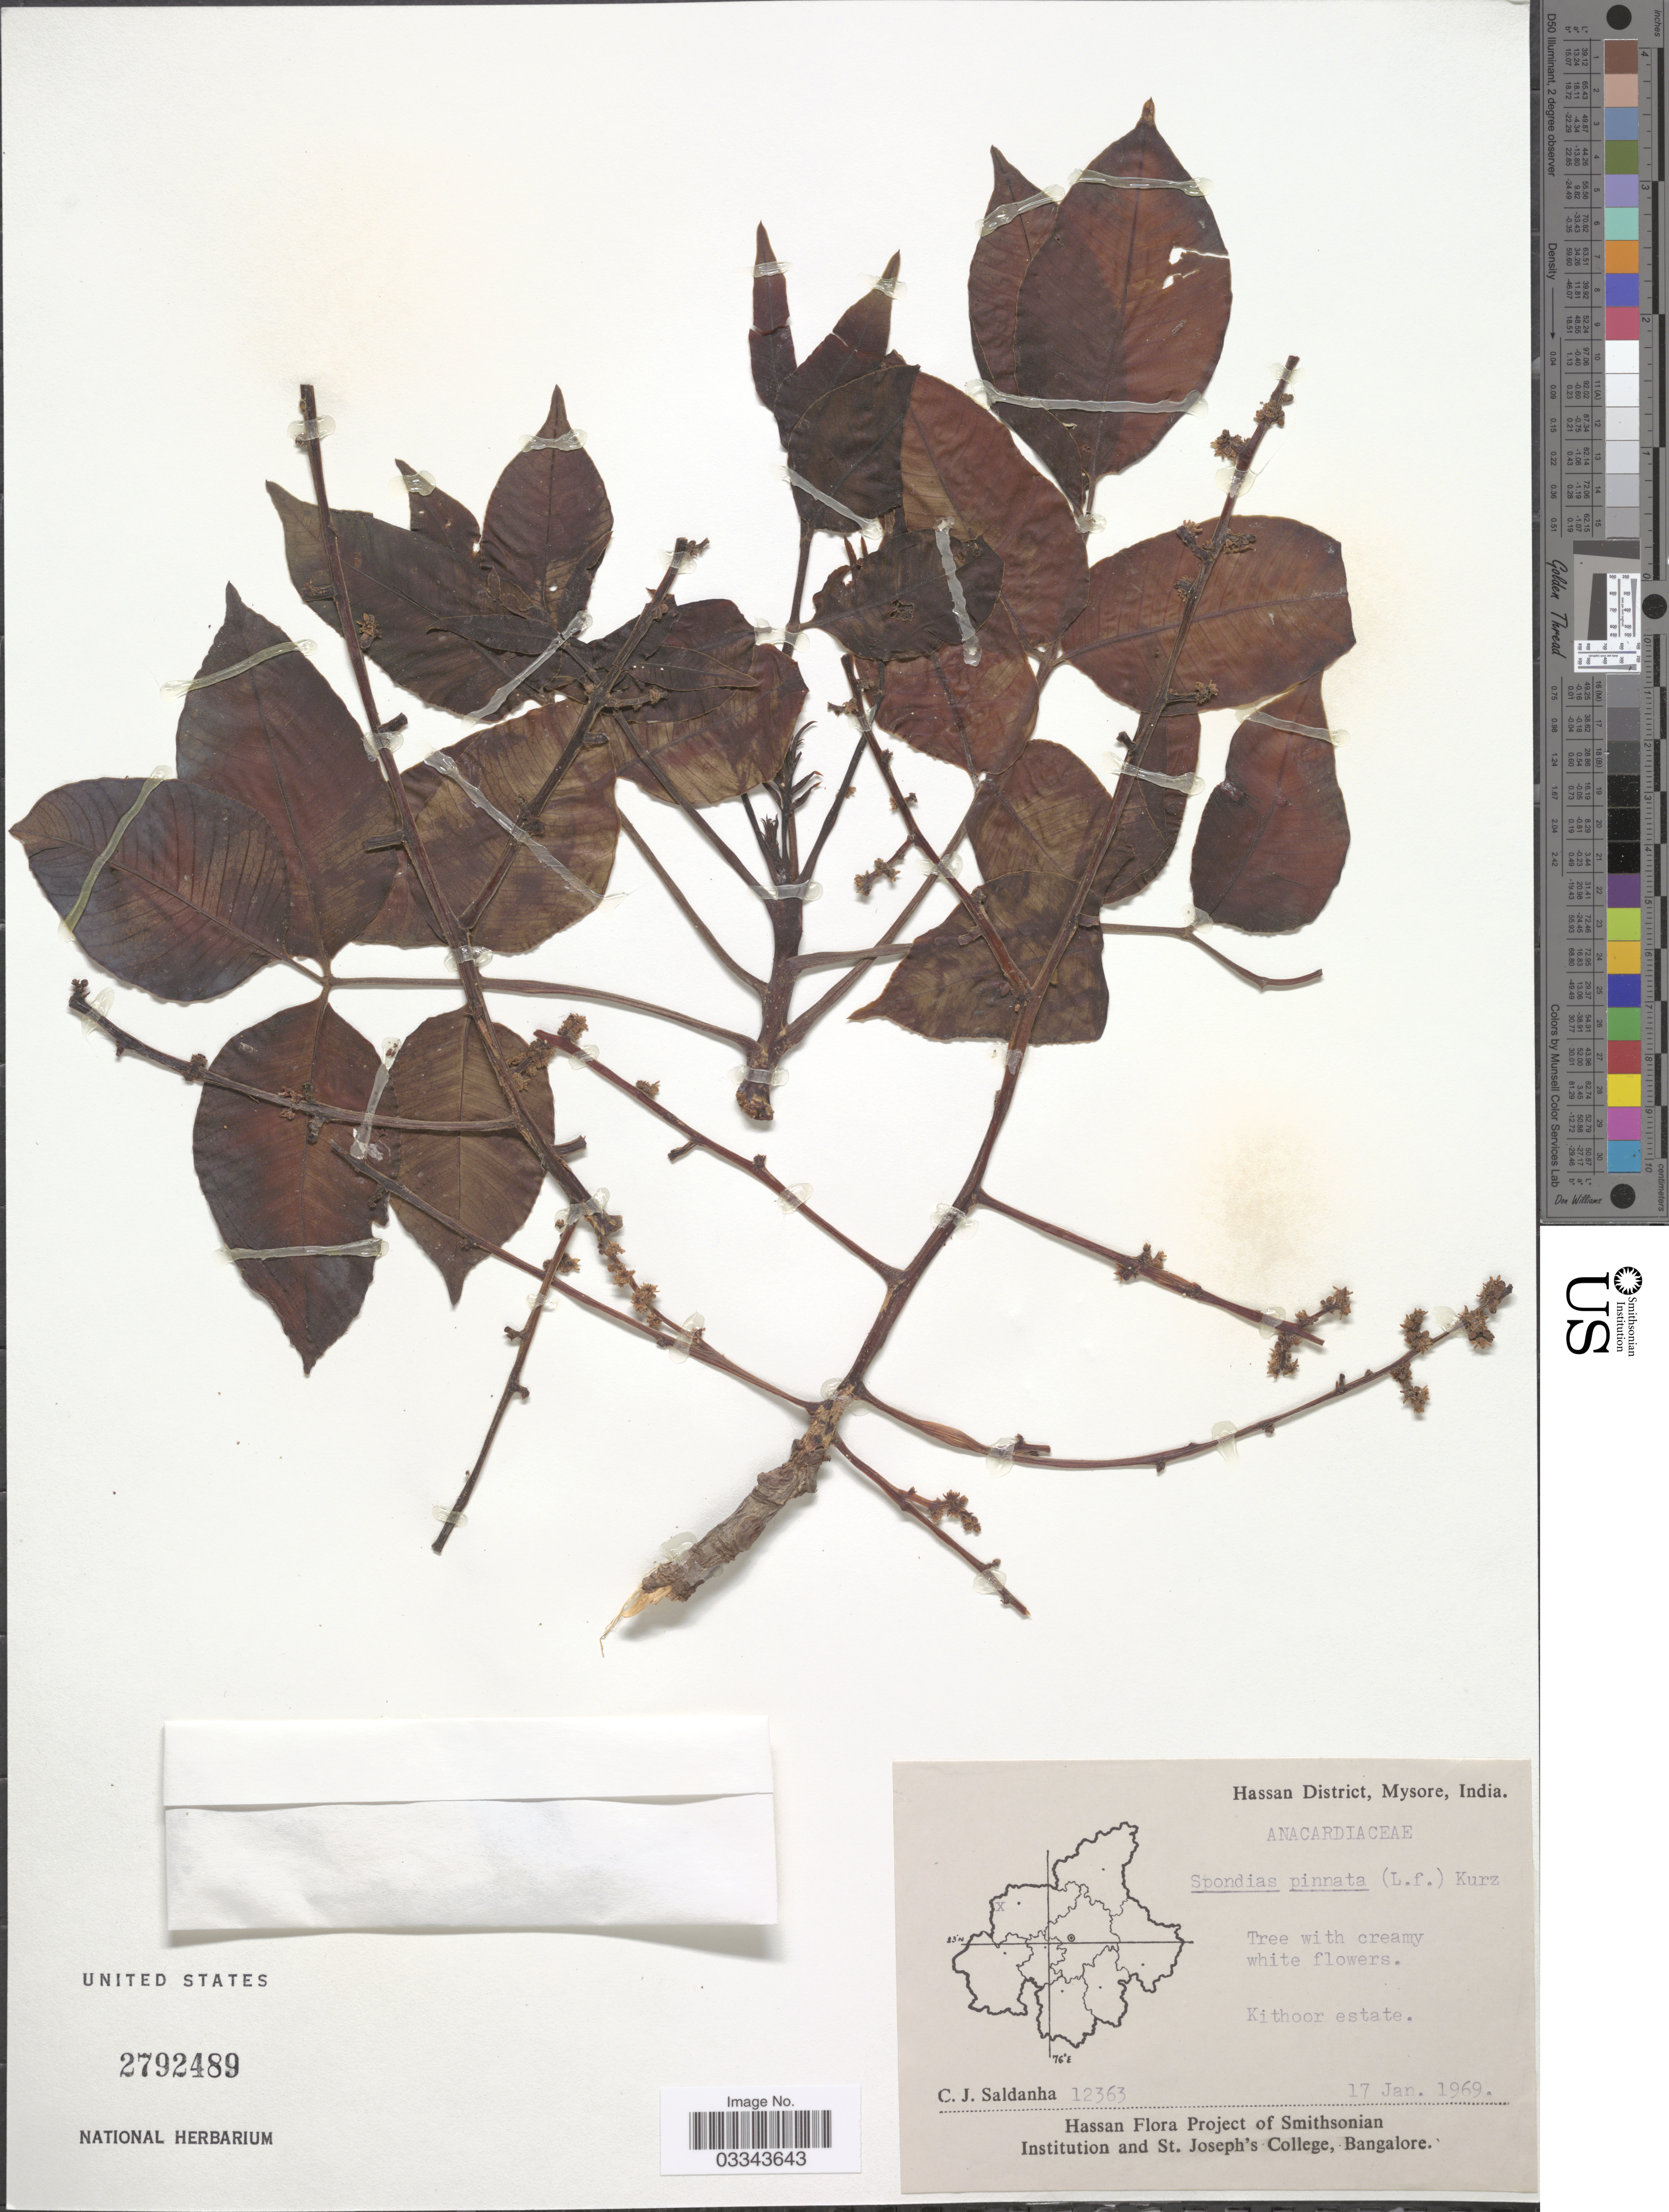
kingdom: Plantae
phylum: Tracheophyta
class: Magnoliopsida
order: Sapindales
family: Anacardiaceae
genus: Spondias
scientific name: Spondias pinnata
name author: (L. f.) Kurz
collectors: C. J. Saldanha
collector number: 12363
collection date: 1969-01-17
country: India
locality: Hassan District, Mysore. Kithoor estate.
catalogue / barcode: US 2792489